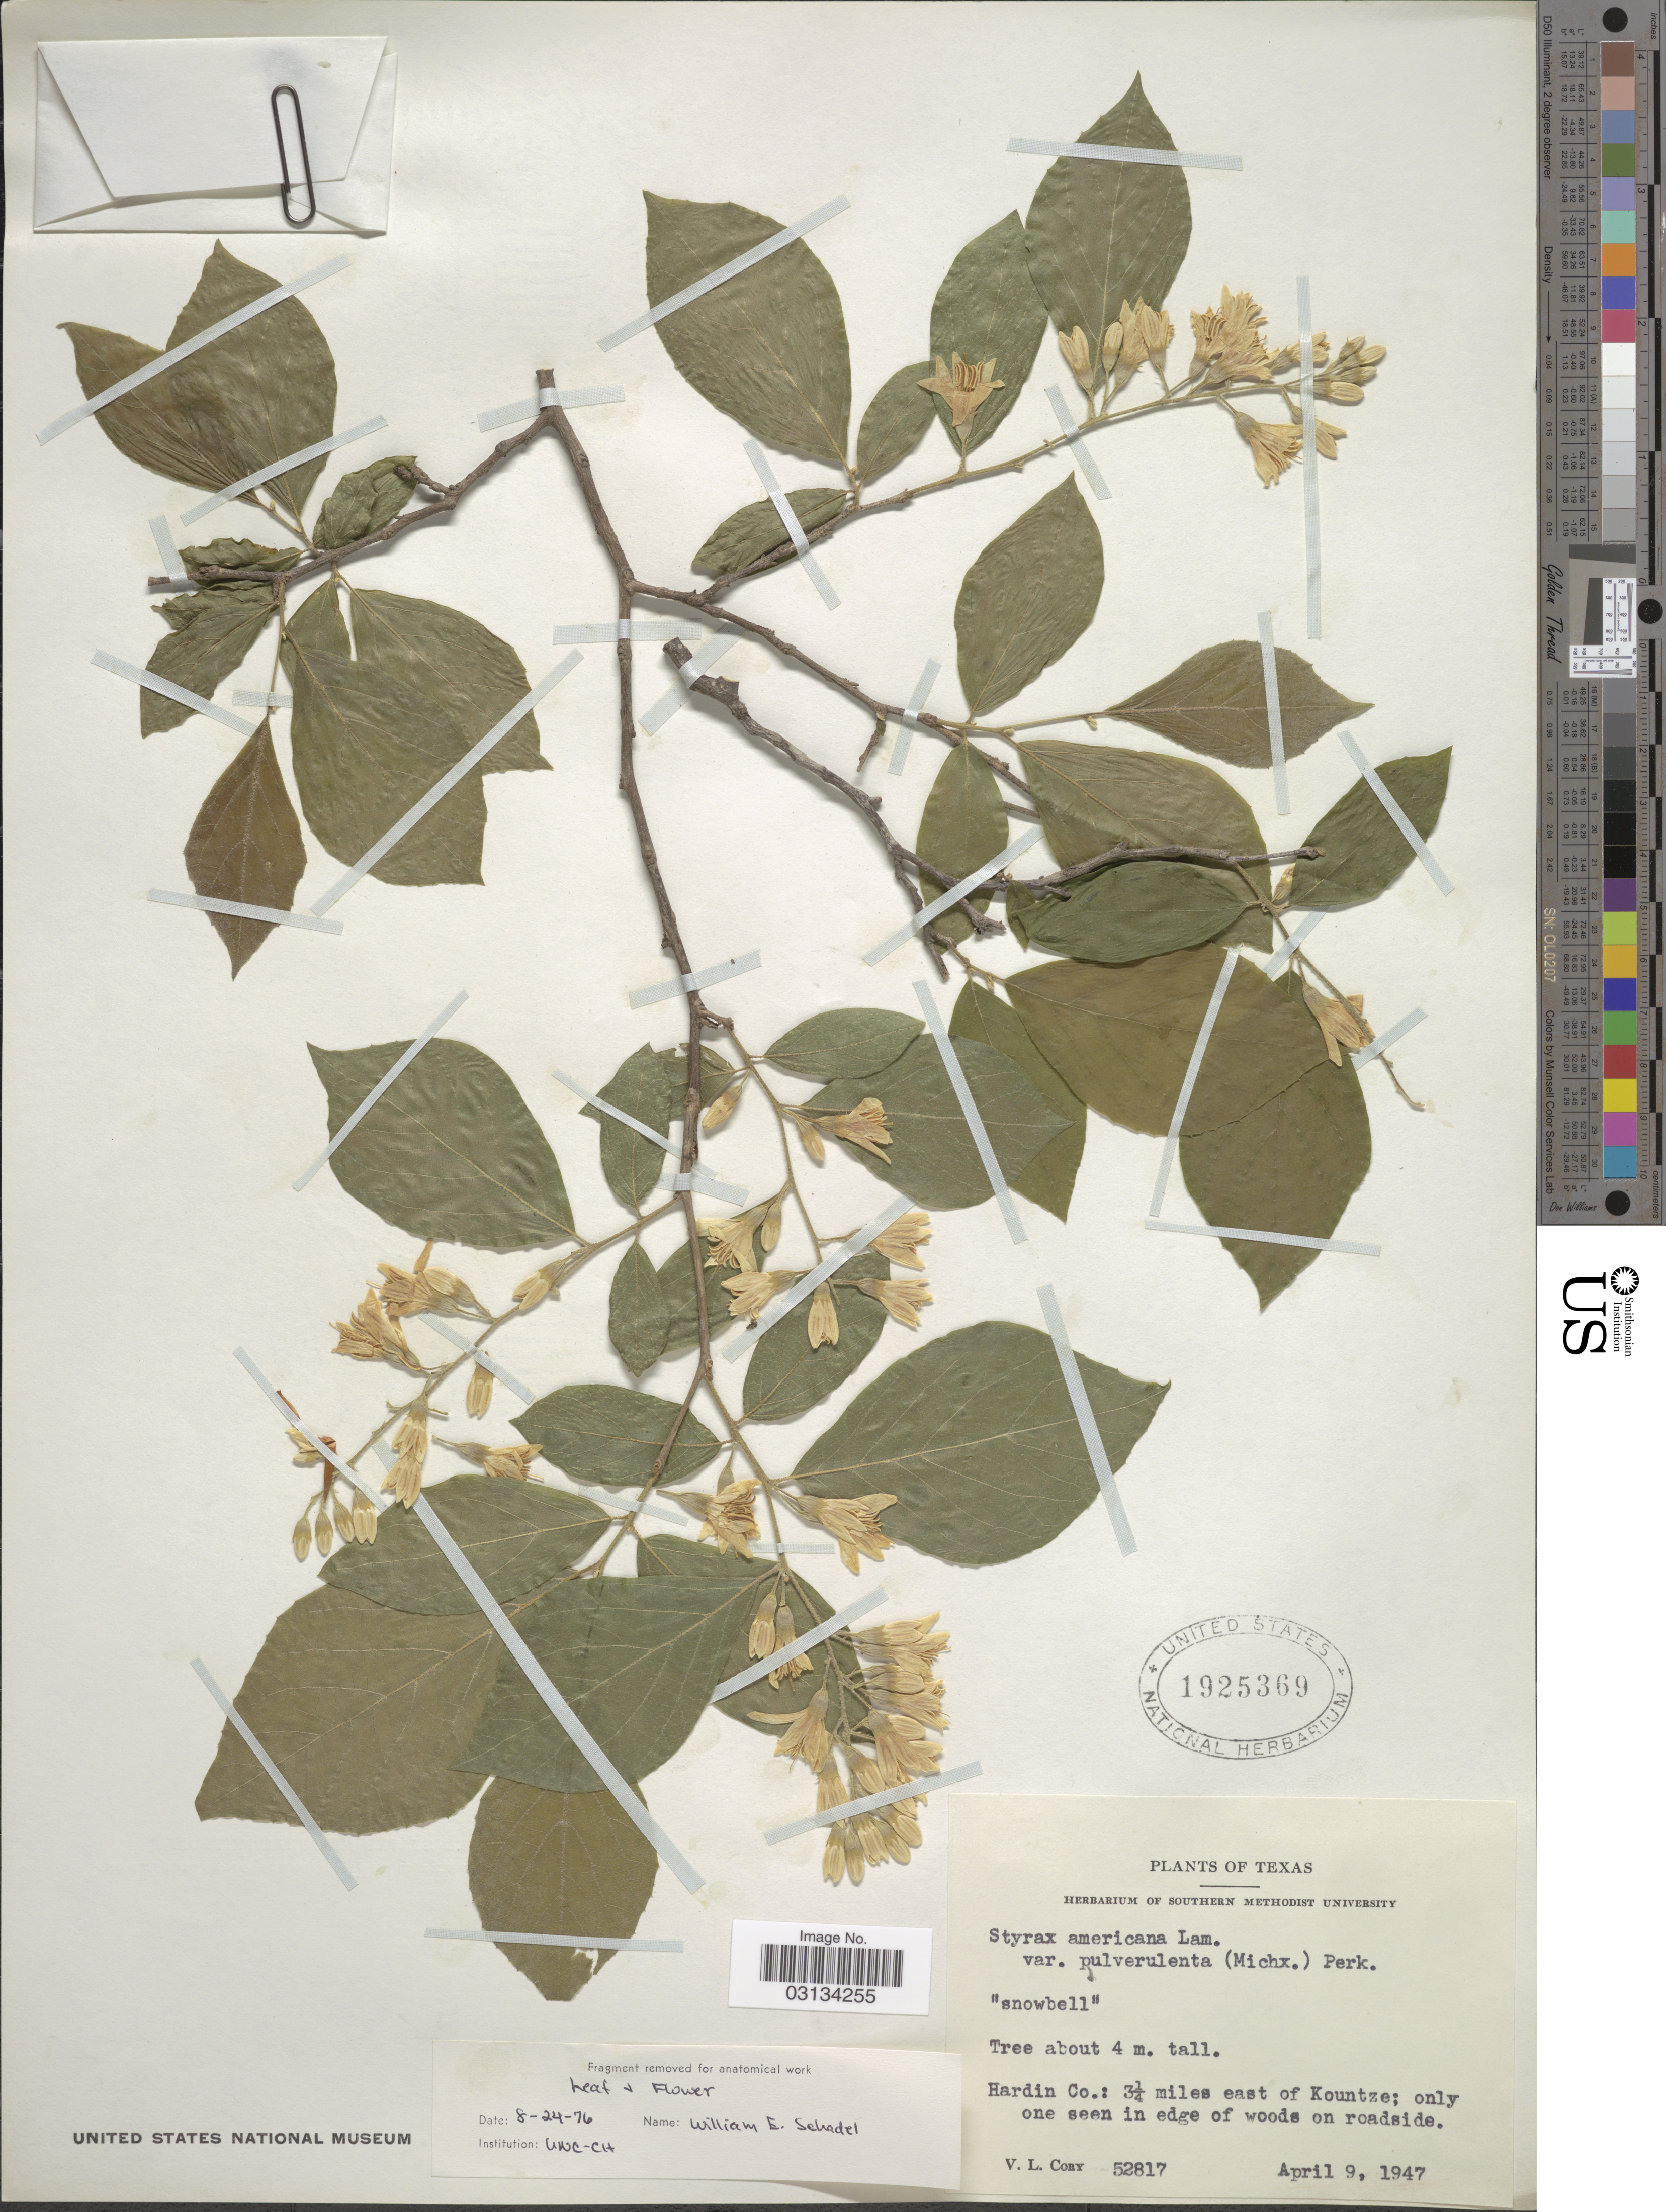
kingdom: Plantae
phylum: Tracheophyta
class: Magnoliopsida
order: Ericales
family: Styracaceae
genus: Styrax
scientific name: Styrax pulverulentus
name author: Michx.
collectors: V. Cory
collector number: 52817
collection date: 1947-04-09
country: United States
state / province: Texas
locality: Hardin Co.: 3¼ miles east of Kountze.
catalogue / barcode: US 1925369